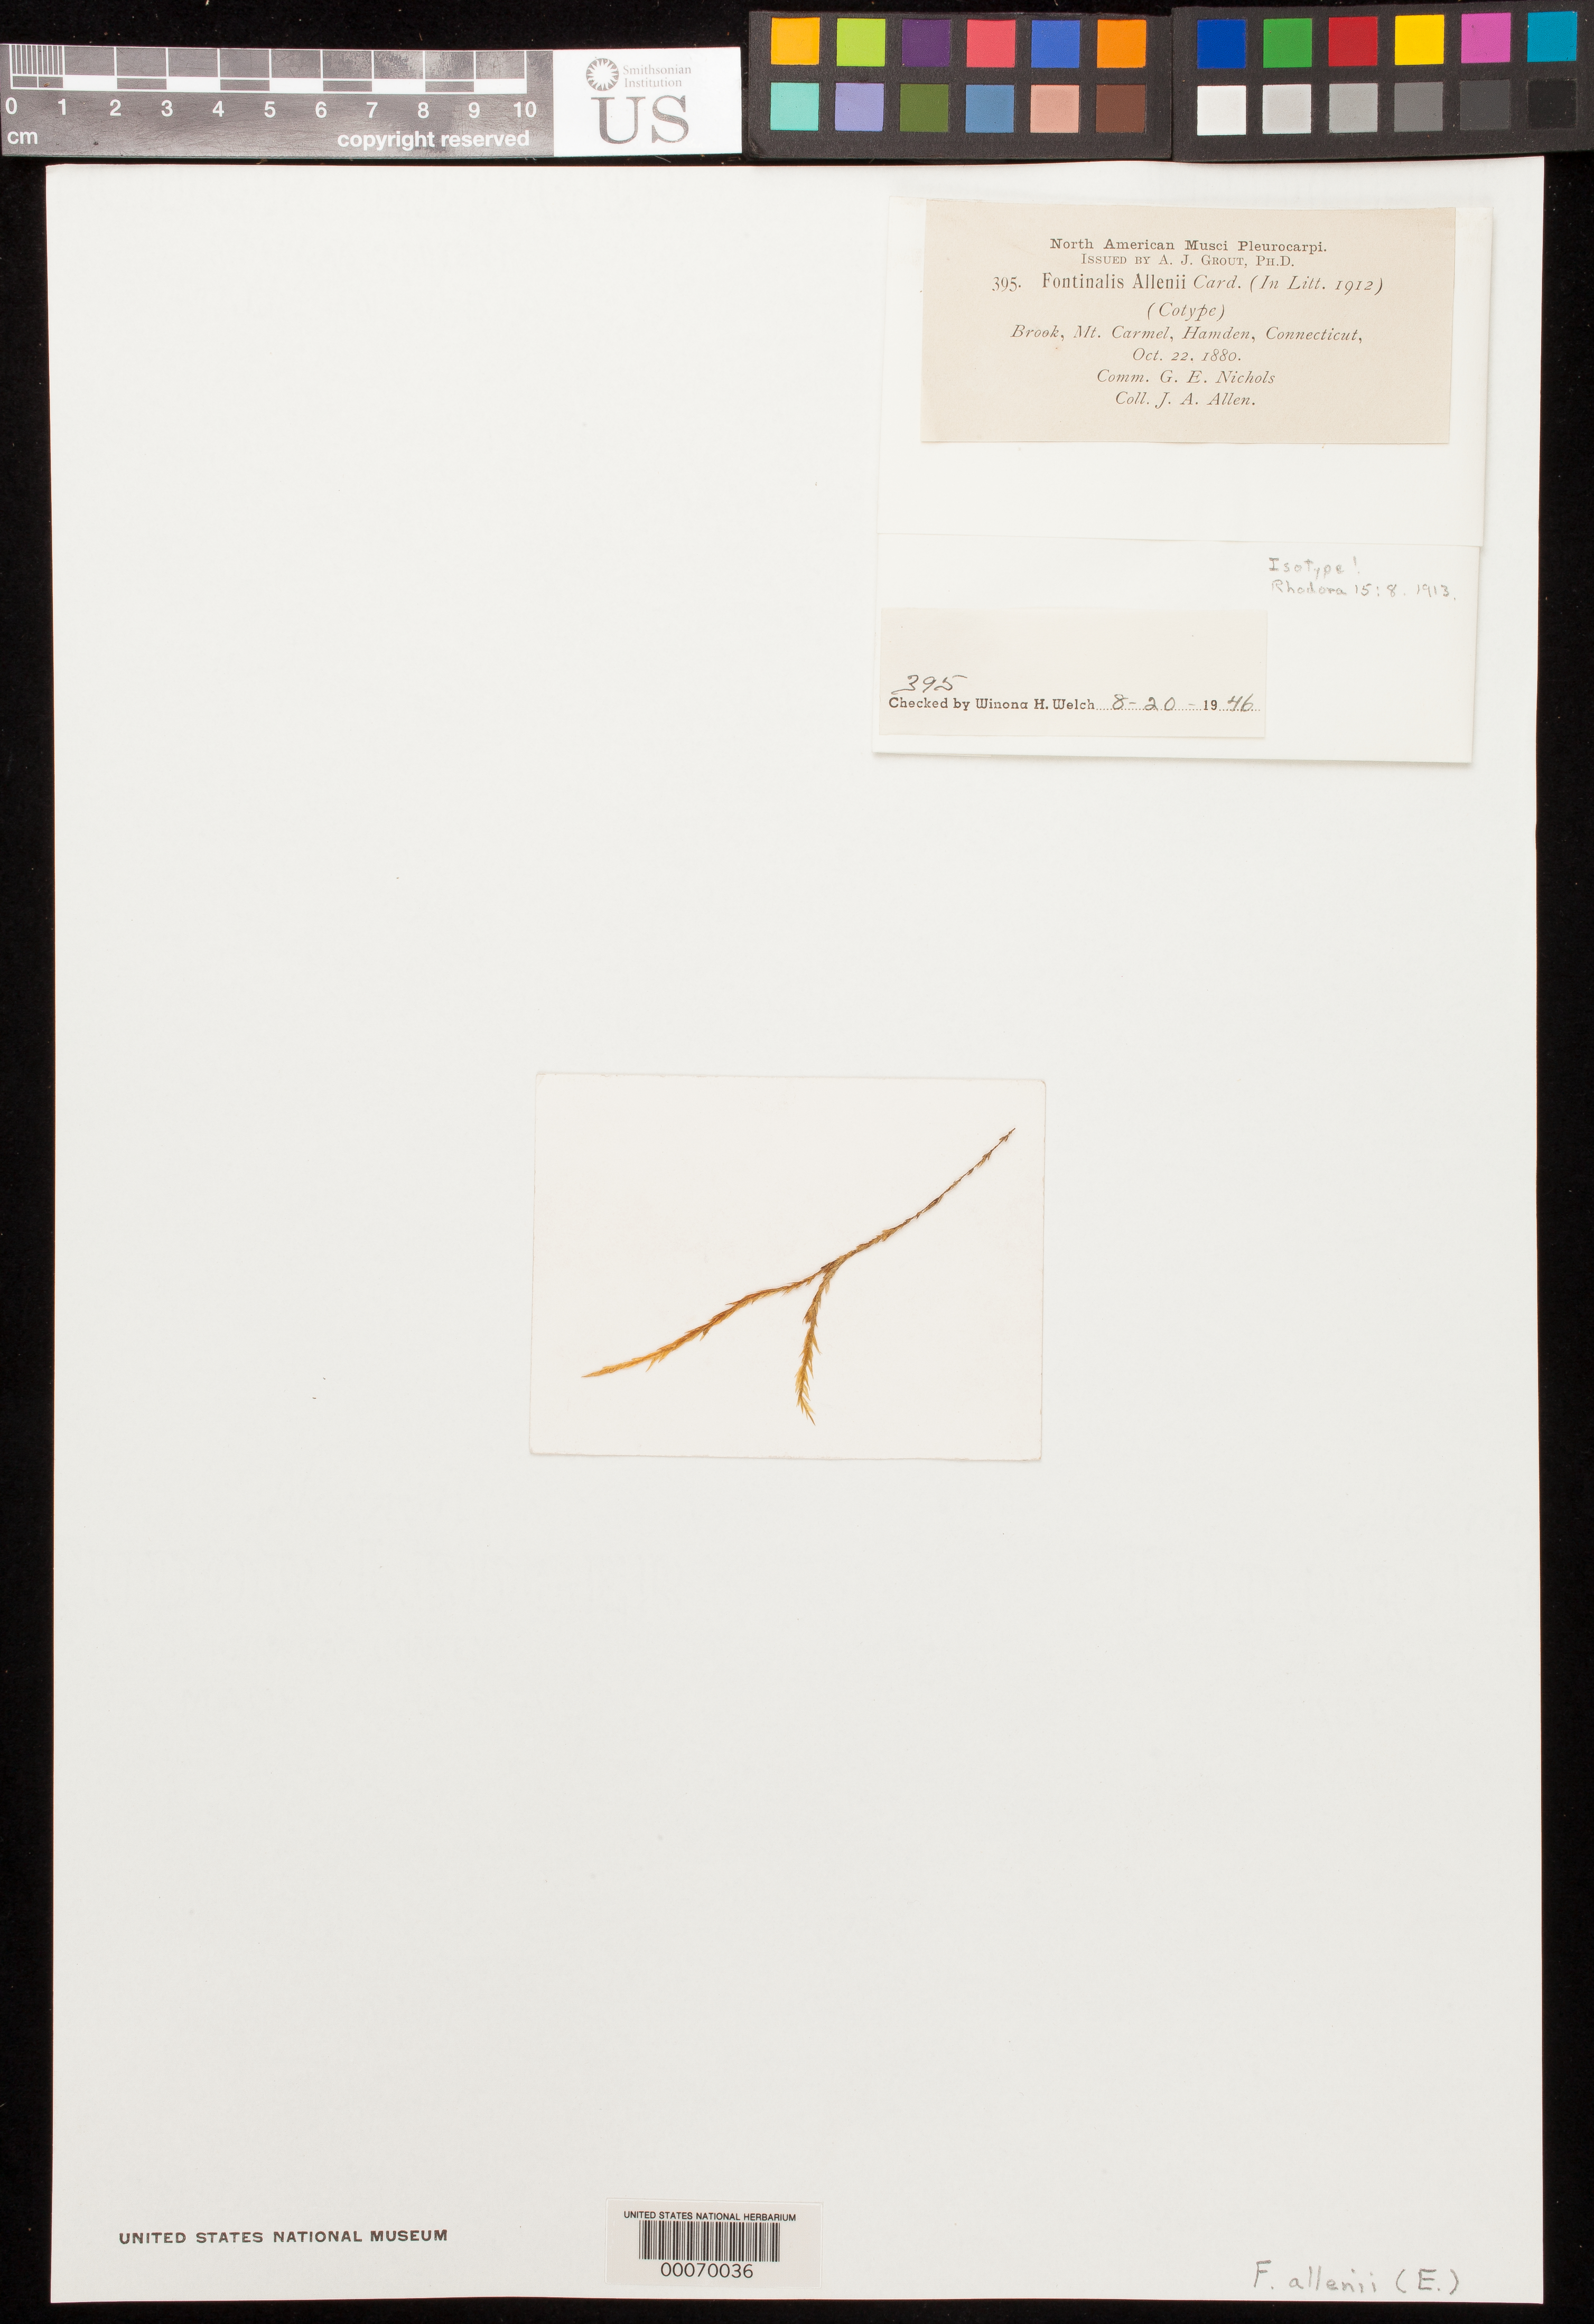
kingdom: Plantae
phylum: Bryophyta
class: Bryopsida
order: Hypnales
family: Fontinalaceae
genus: Fontinalis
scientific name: Fontinalis allenii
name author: Cardot in Nichols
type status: Isotype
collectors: J. A. Allen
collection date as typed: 22 Oct 1880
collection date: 1880-10-22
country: United States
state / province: Connecticut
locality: Brook, Mt. Carmel, Hamden.